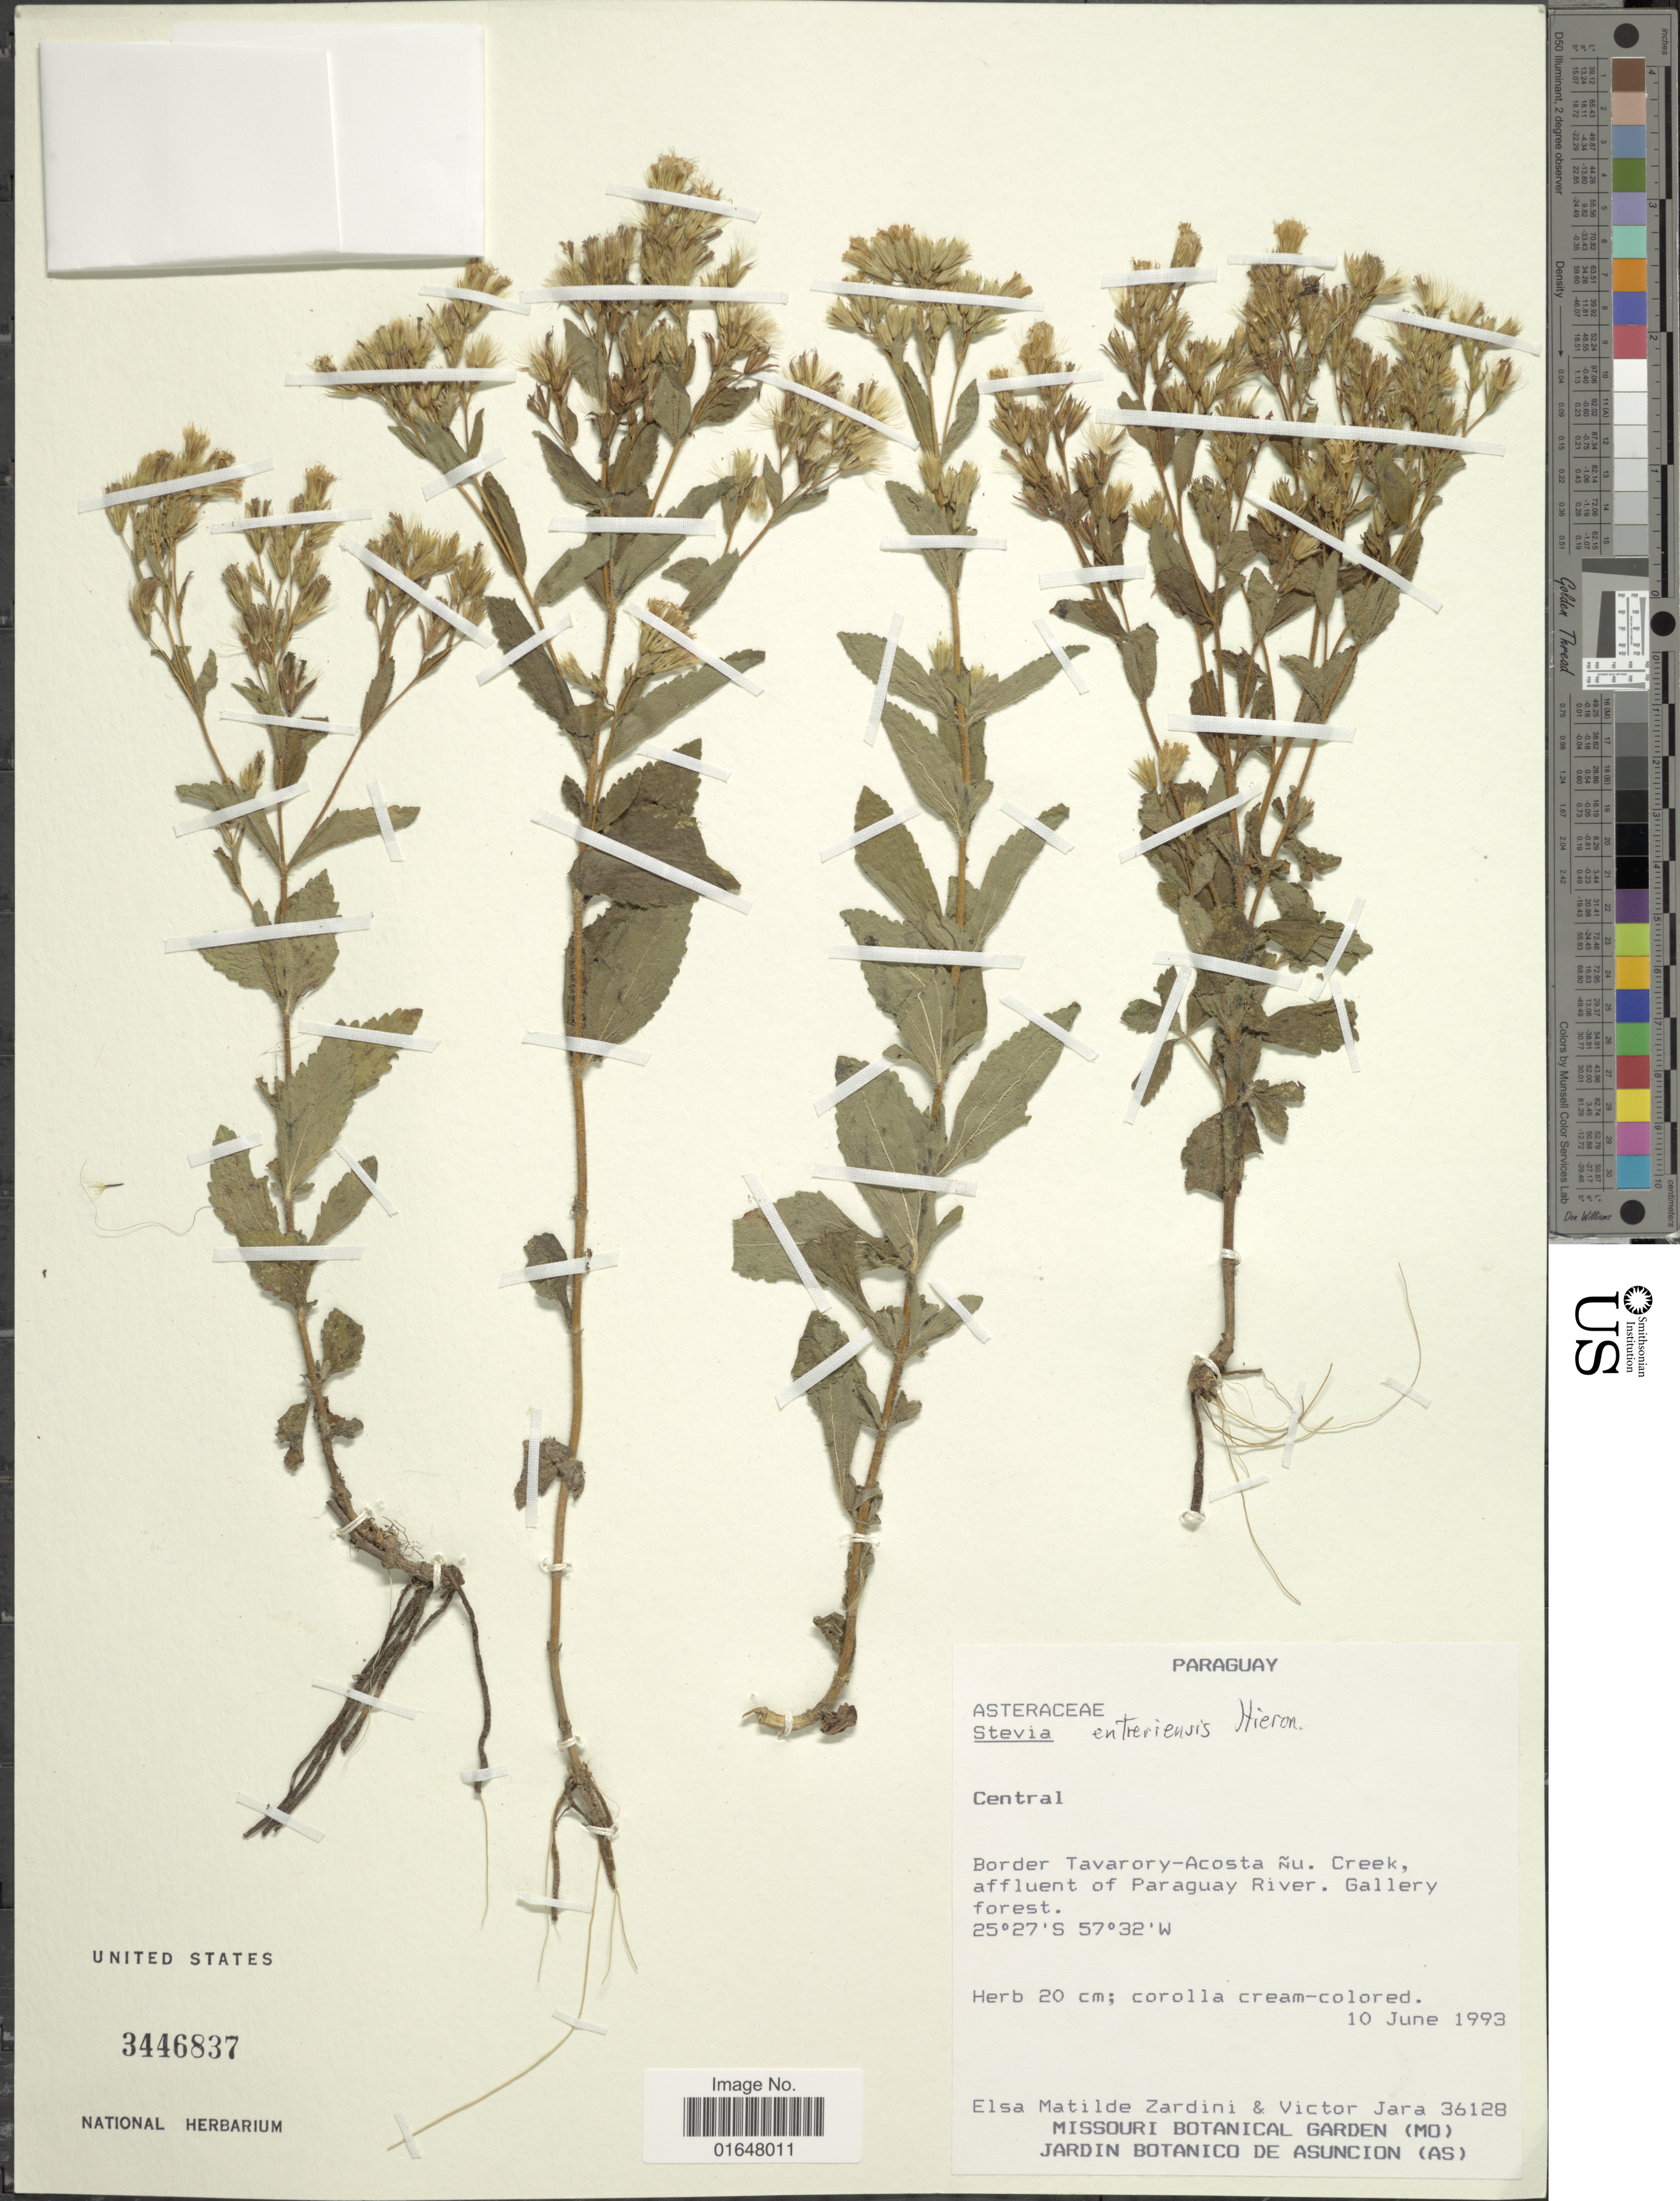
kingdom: Plantae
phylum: Tracheophyta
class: Magnoliopsida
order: Asterales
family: Asteraceae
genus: Stevia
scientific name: Stevia entreriensis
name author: Hieron.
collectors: E. M. Zardini & V. Jara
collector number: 36128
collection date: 1993-06-10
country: Paraguay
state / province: Central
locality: Border Tavarory-Acosta Nu, Creek affluent of Paraguay River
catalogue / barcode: US 3446837